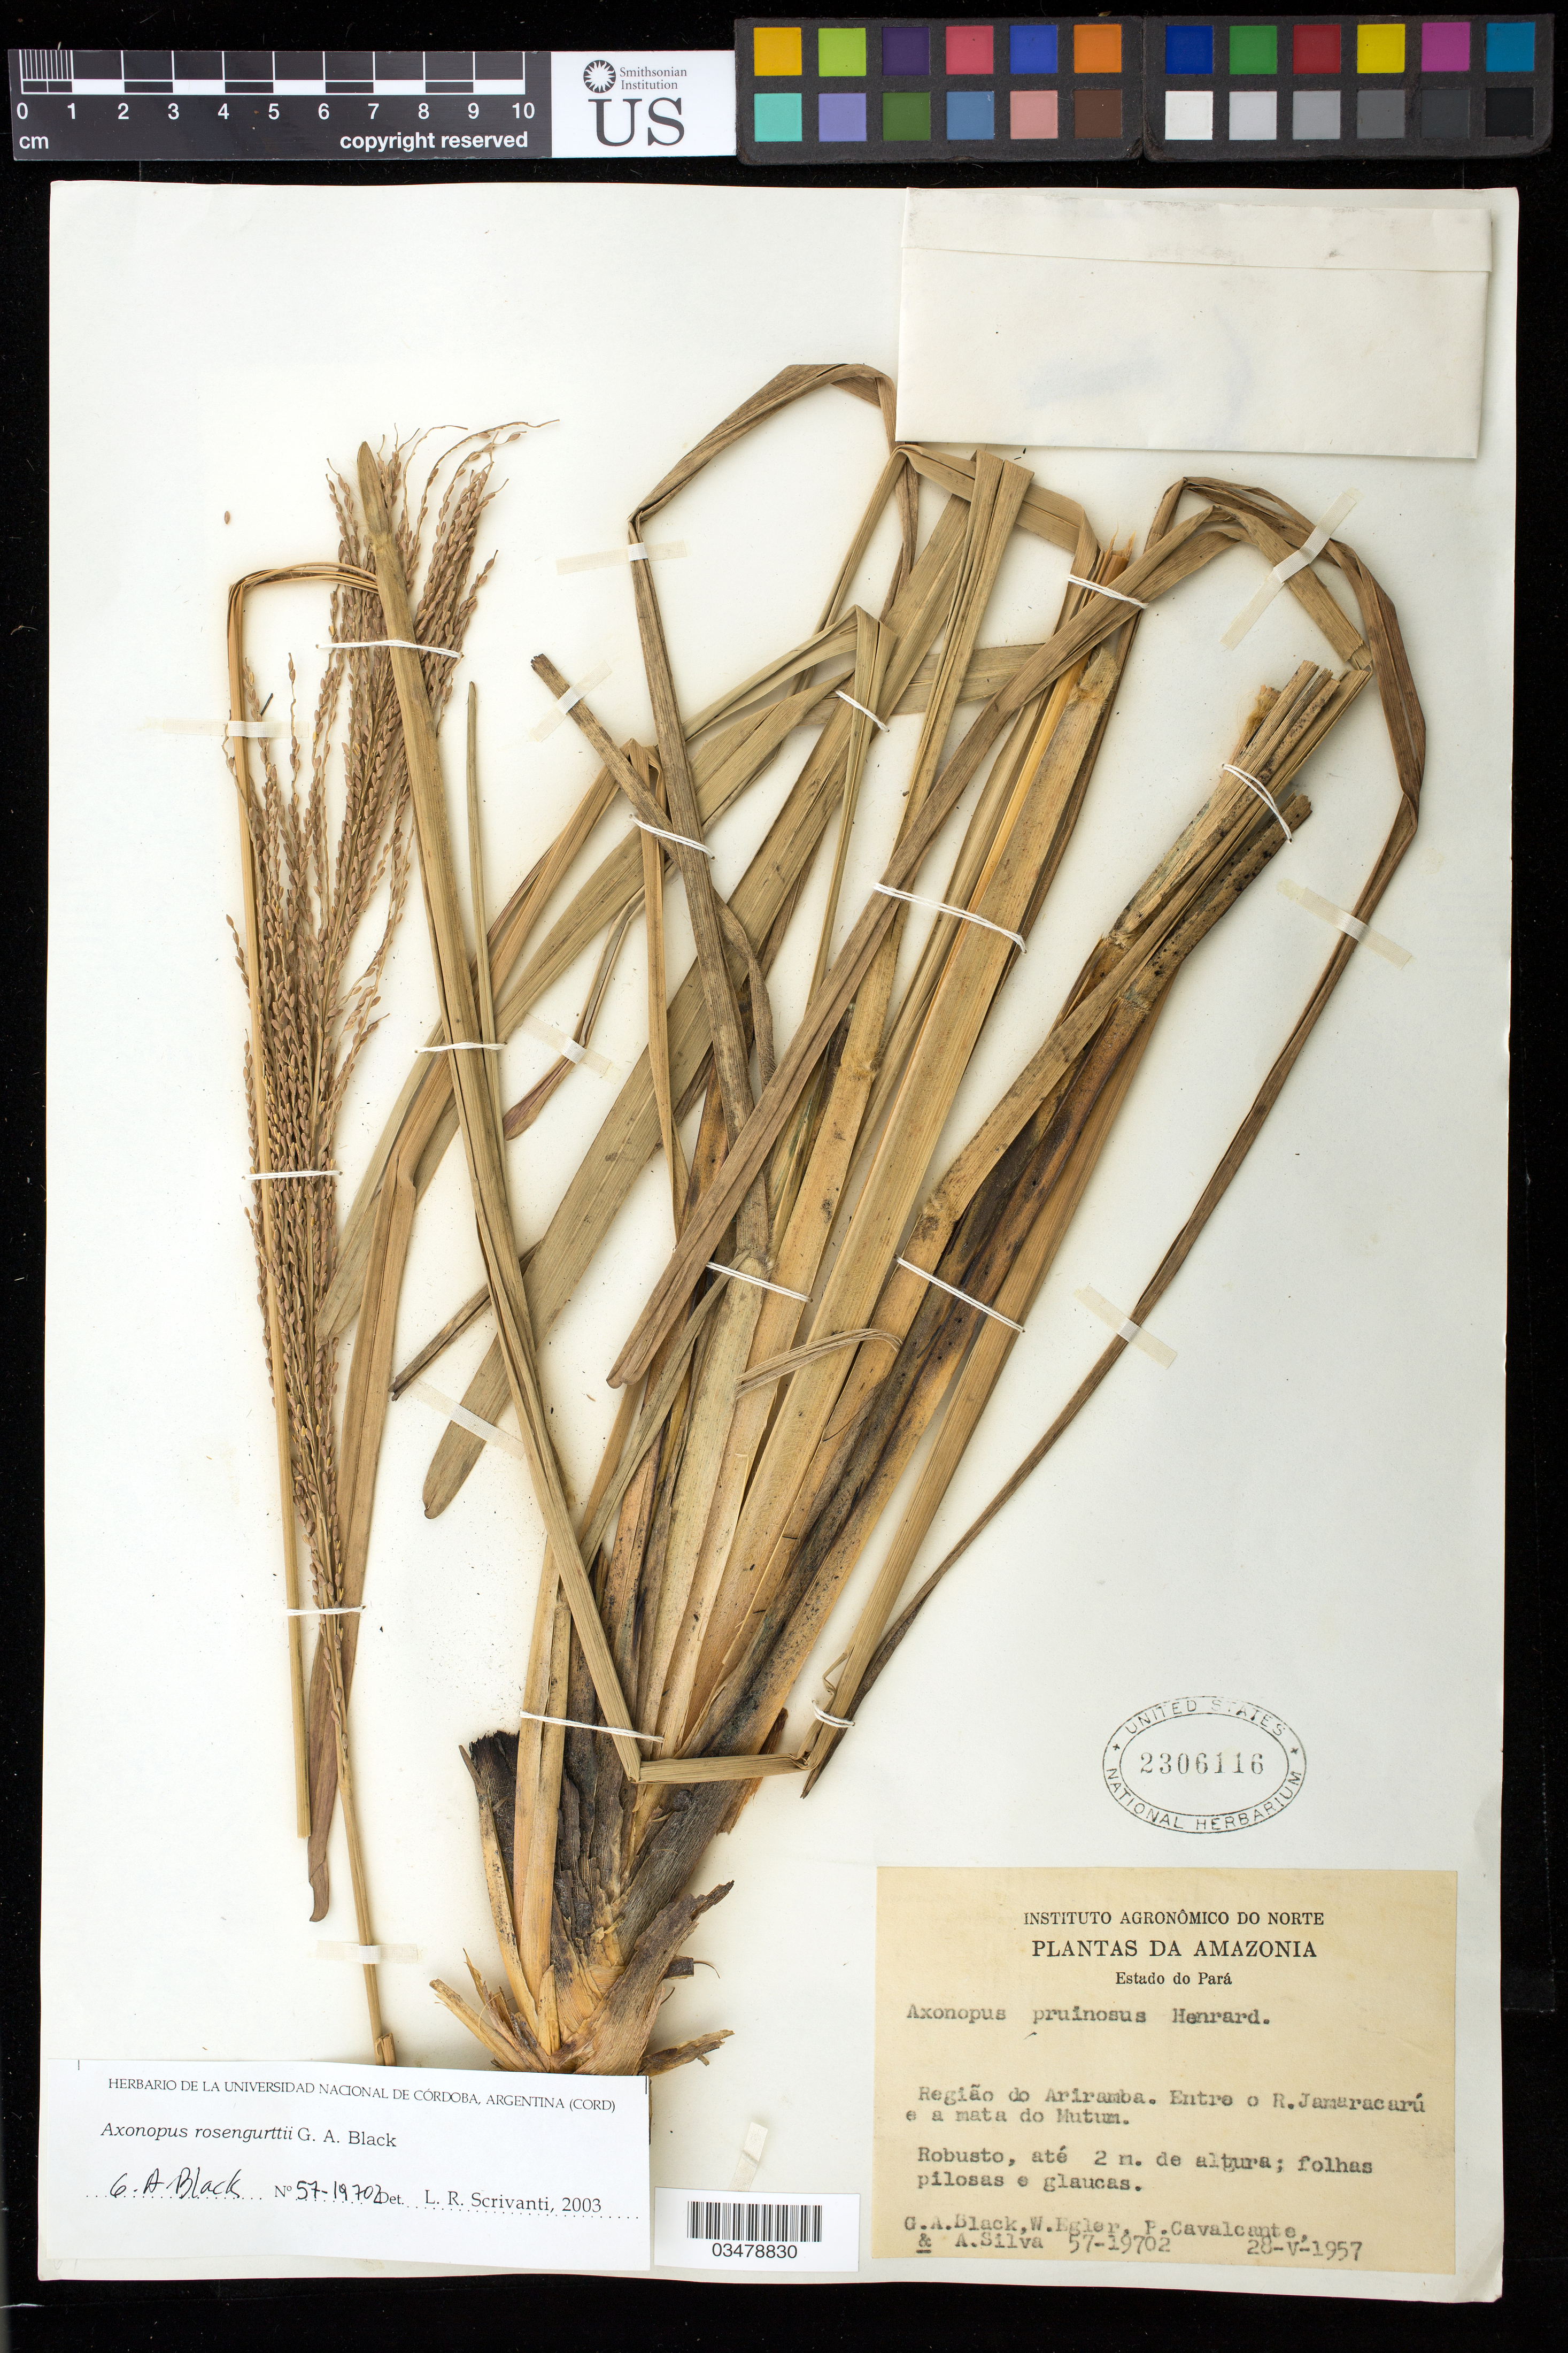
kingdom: Plantae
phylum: Tracheophyta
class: Liliopsida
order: Poales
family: Poaceae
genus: Axonopus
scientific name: Axonopus rosengurttii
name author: G.A. Black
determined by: Scrivanti, L. R.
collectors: G. A. Black, W. A. Egler, P. B. Cavalcante & A. Silva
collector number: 57-19702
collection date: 1957-05-28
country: Brazil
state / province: Pará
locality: Região do Ariramba. Campo do Mutum.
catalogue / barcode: US 2306116